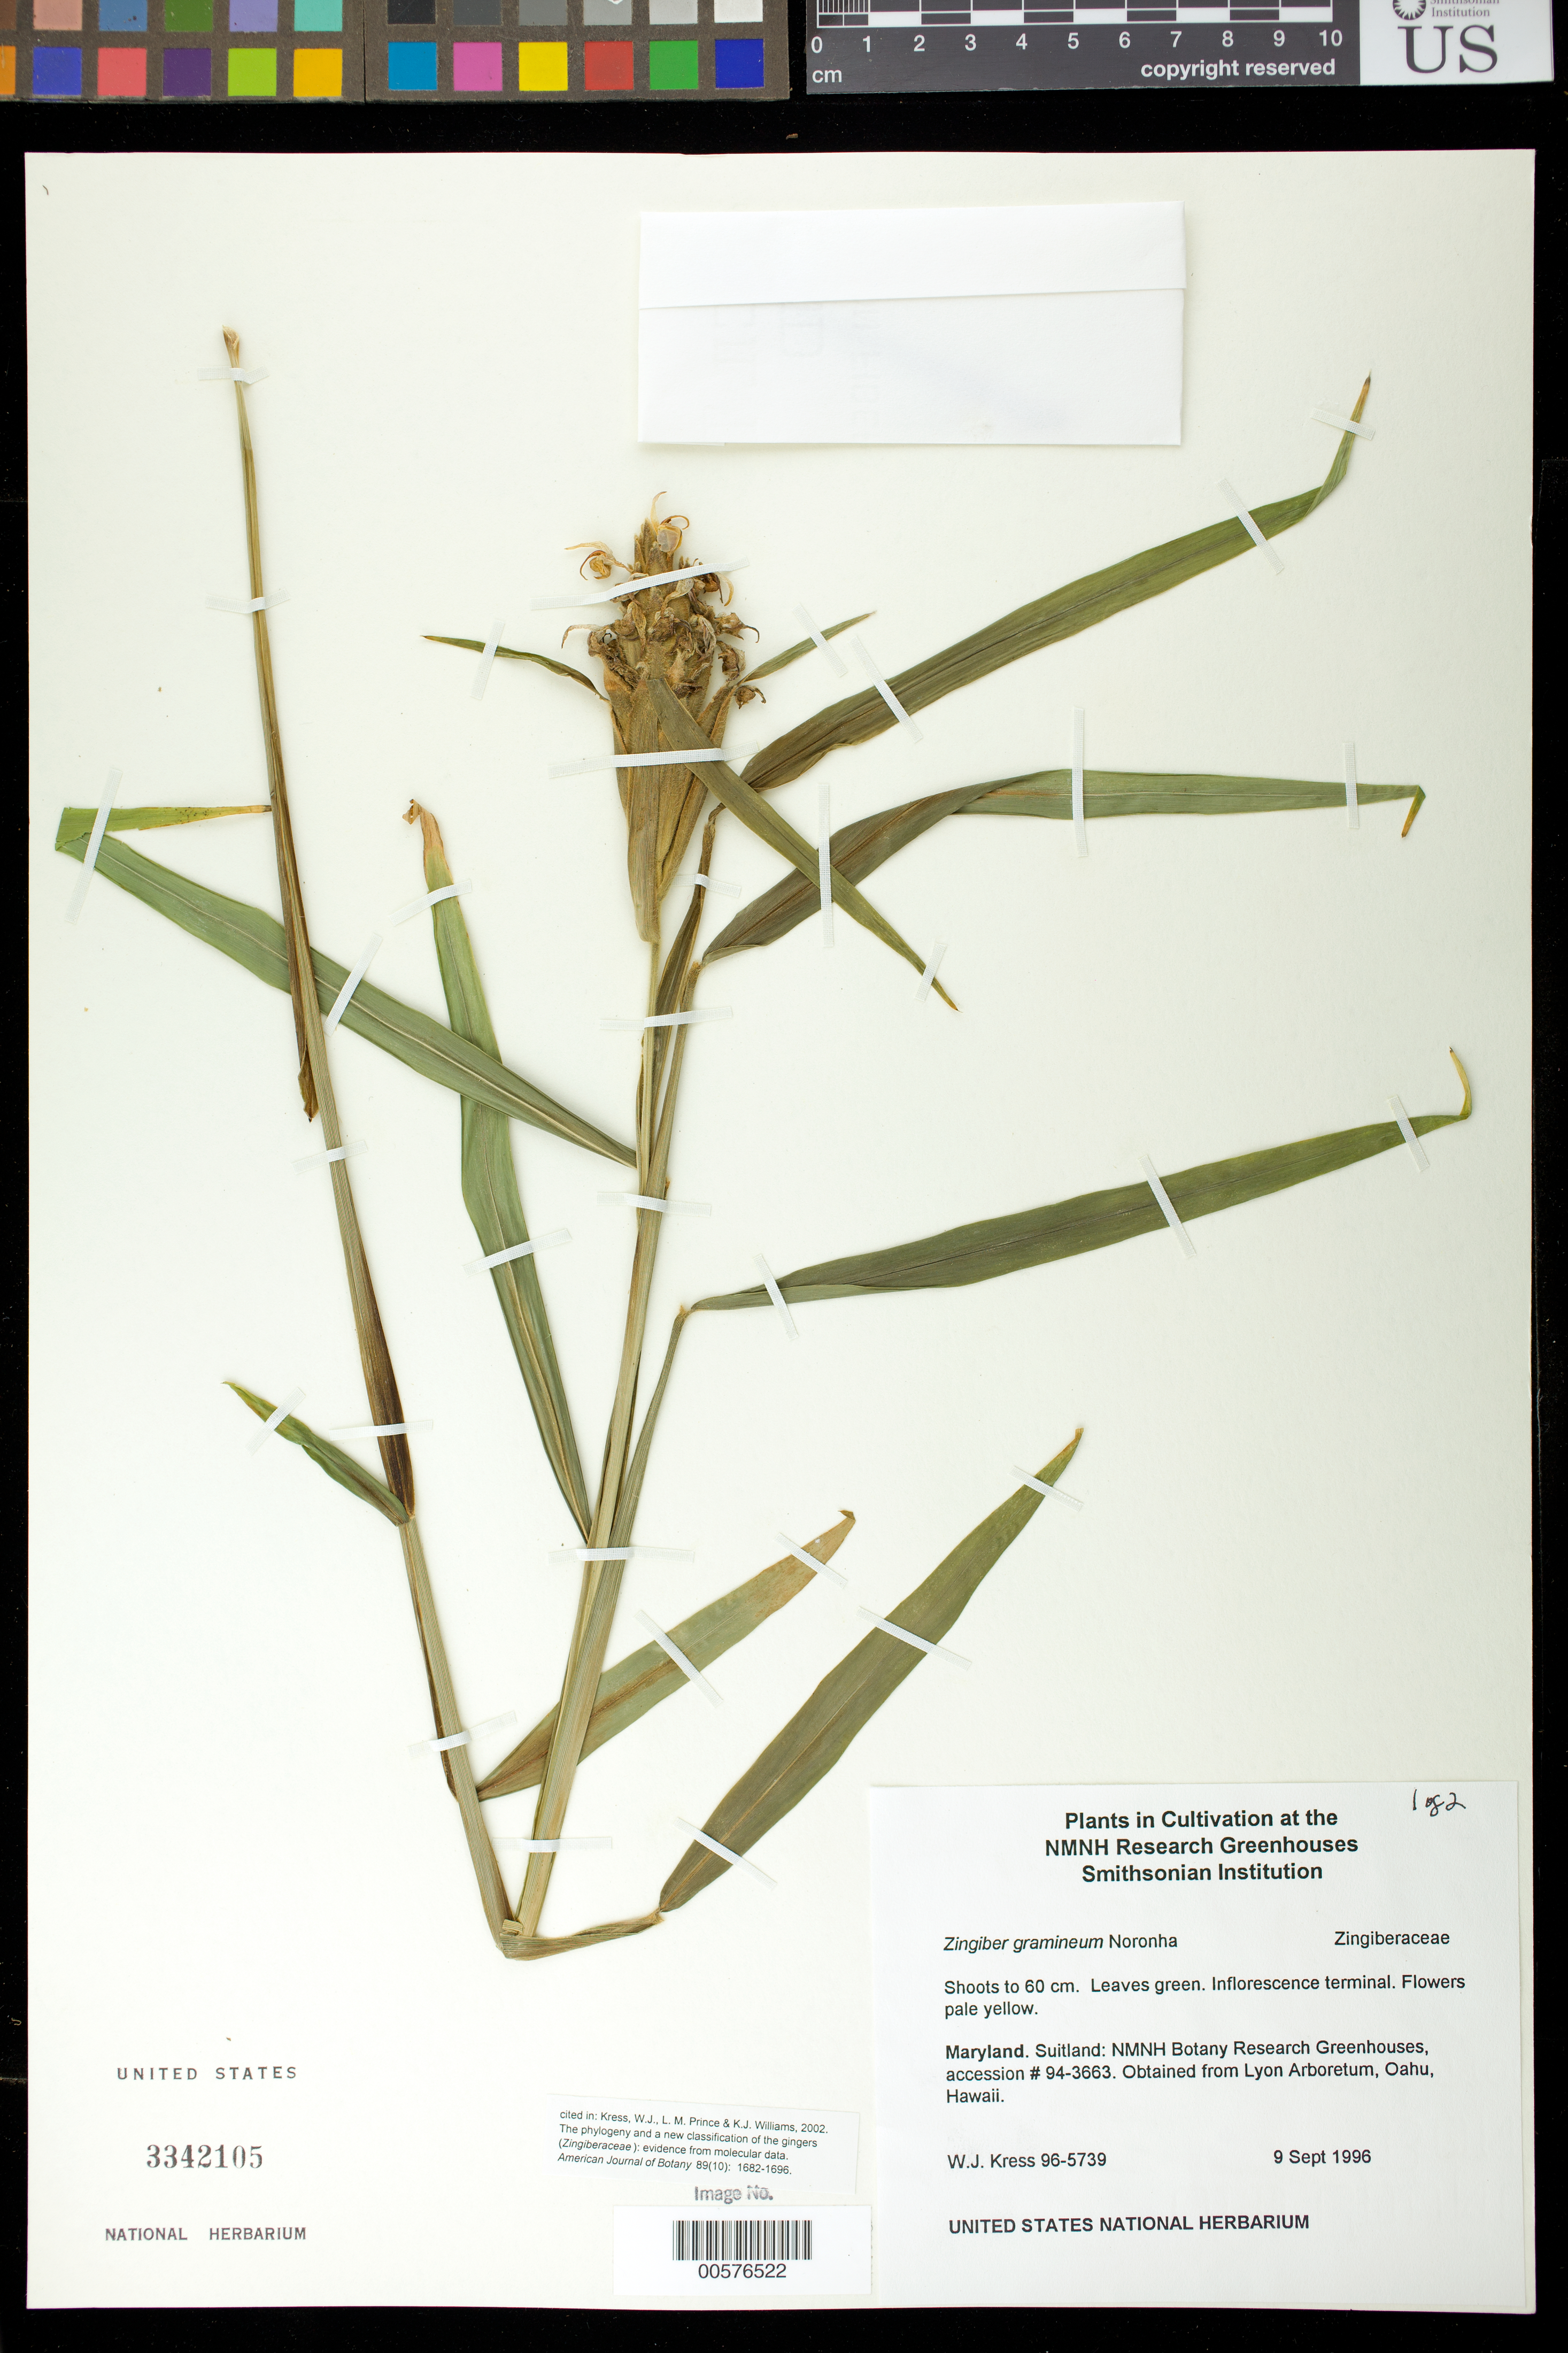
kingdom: Plantae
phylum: Tracheophyta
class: Liliopsida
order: Zingiberales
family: Zingiberaceae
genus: Zingiber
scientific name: Zingiber gramineum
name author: Noronha ex Blume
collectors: W. J. Kress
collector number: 96-5739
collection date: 1997-09-09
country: United States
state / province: Maryland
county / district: Prince George's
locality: NMNH Botany Research Greenhouses. Suitland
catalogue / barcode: US 3422105